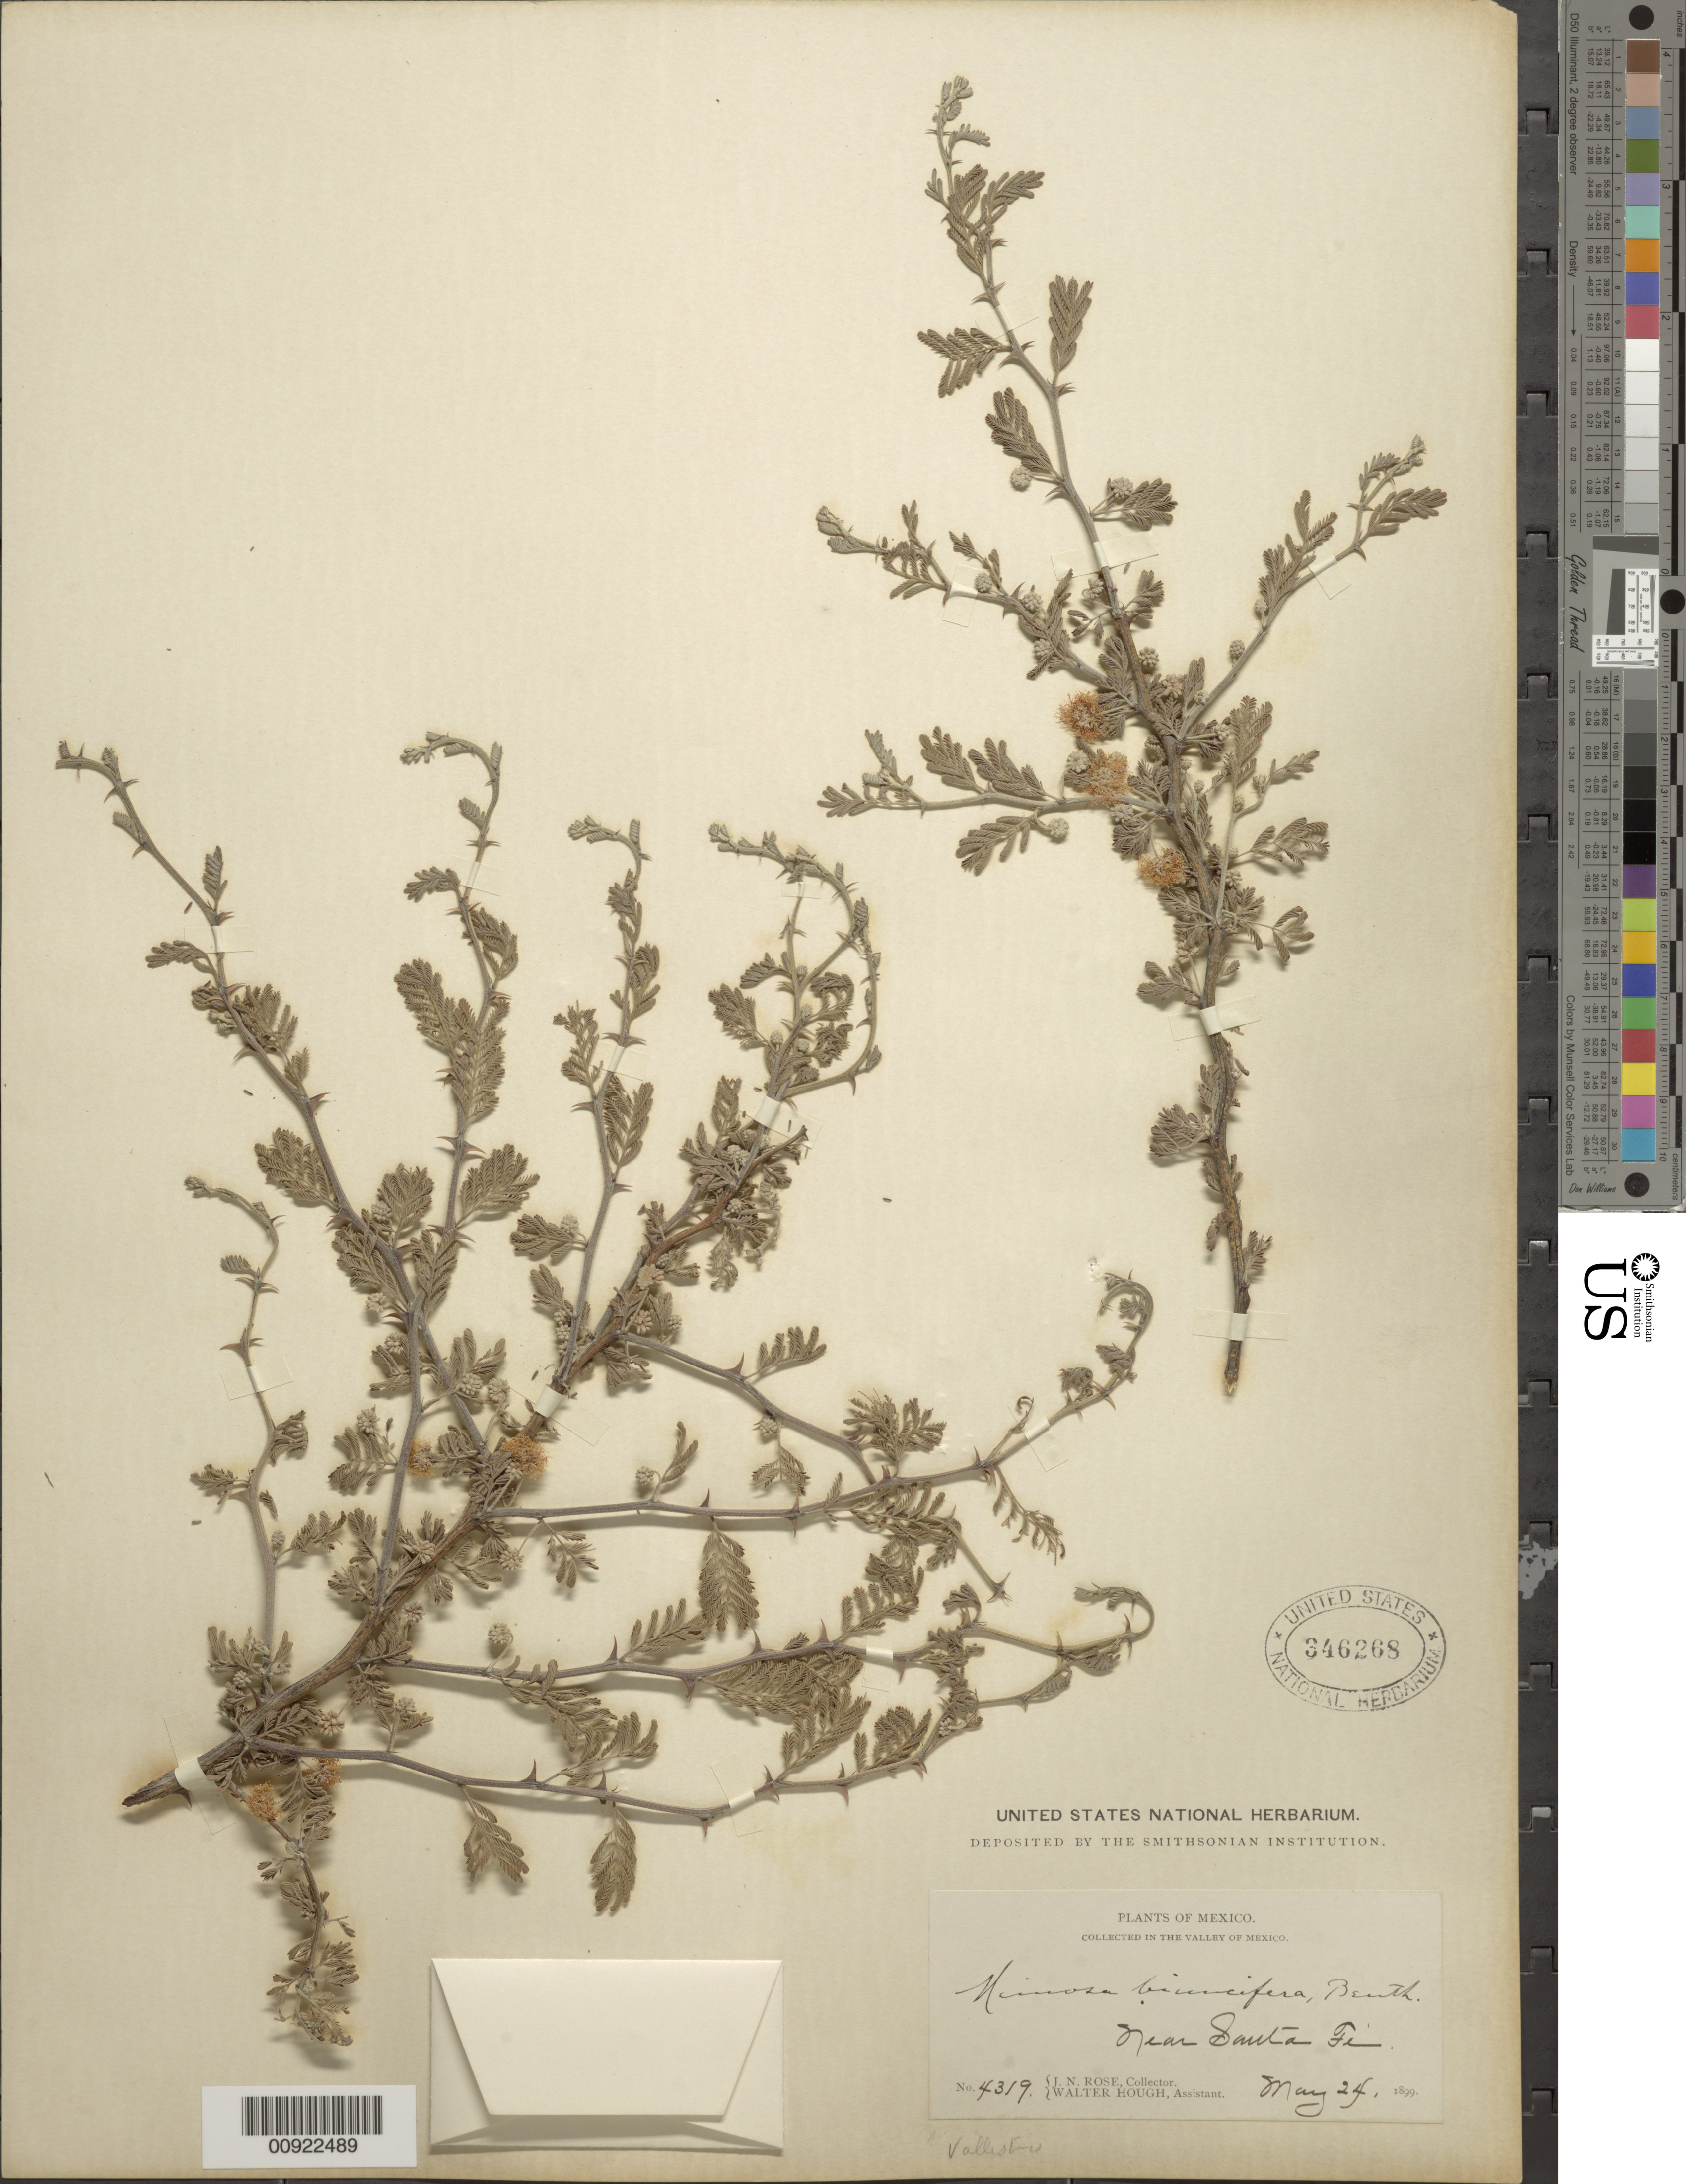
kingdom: Plantae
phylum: Tracheophyta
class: Magnoliopsida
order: Fabales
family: Fabaceae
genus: Mimosa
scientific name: Mimosa biuncifera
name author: Benth.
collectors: J. N. Rose & W. Hough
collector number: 4319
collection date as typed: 24 May 1899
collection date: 1899-05-24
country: Mexico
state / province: Distrito Federal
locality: Near Santa Fé in the Valley of Mexico.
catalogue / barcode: US 346268